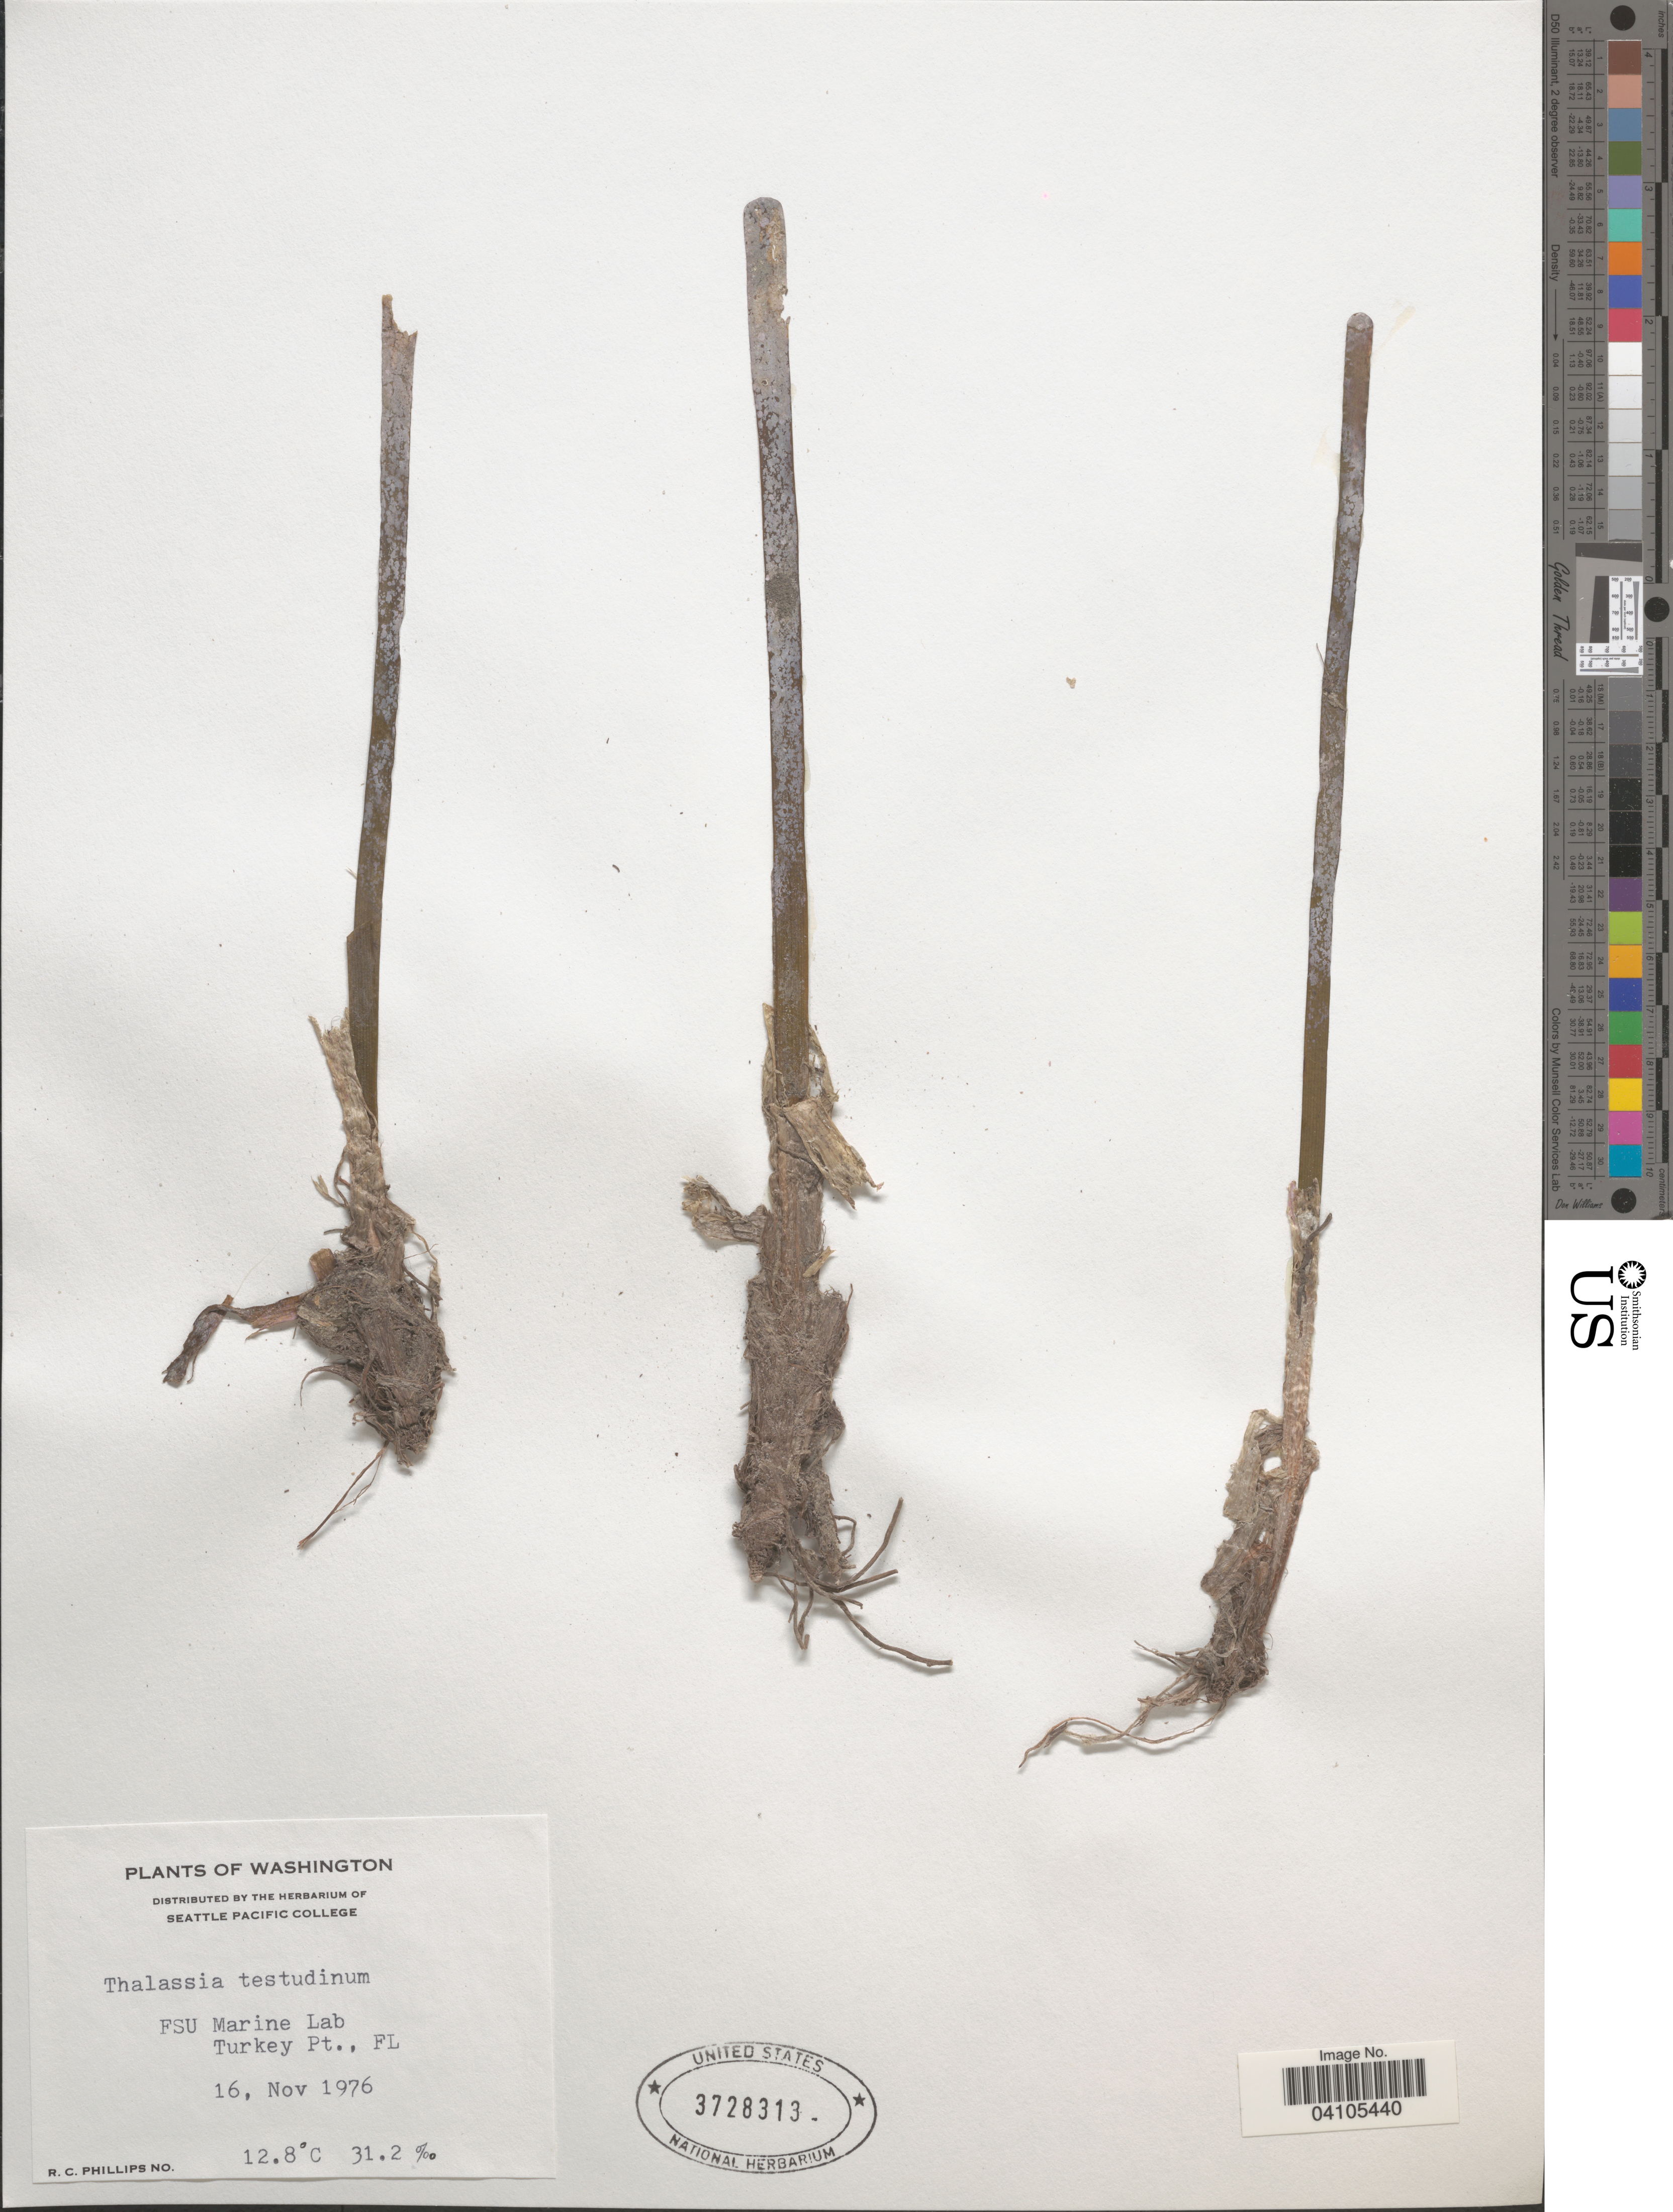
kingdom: Plantae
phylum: Tracheophyta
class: Liliopsida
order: Alismatales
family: Hydrocharitaceae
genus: Thalassia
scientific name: Thalassia testudinum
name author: Banks & Sol. ex K.D. Koenig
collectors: R. C. Phillips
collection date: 1976-11-16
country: United States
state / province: Florida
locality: FSU Marine Lab. Turkey Pt.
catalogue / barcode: US 3728313